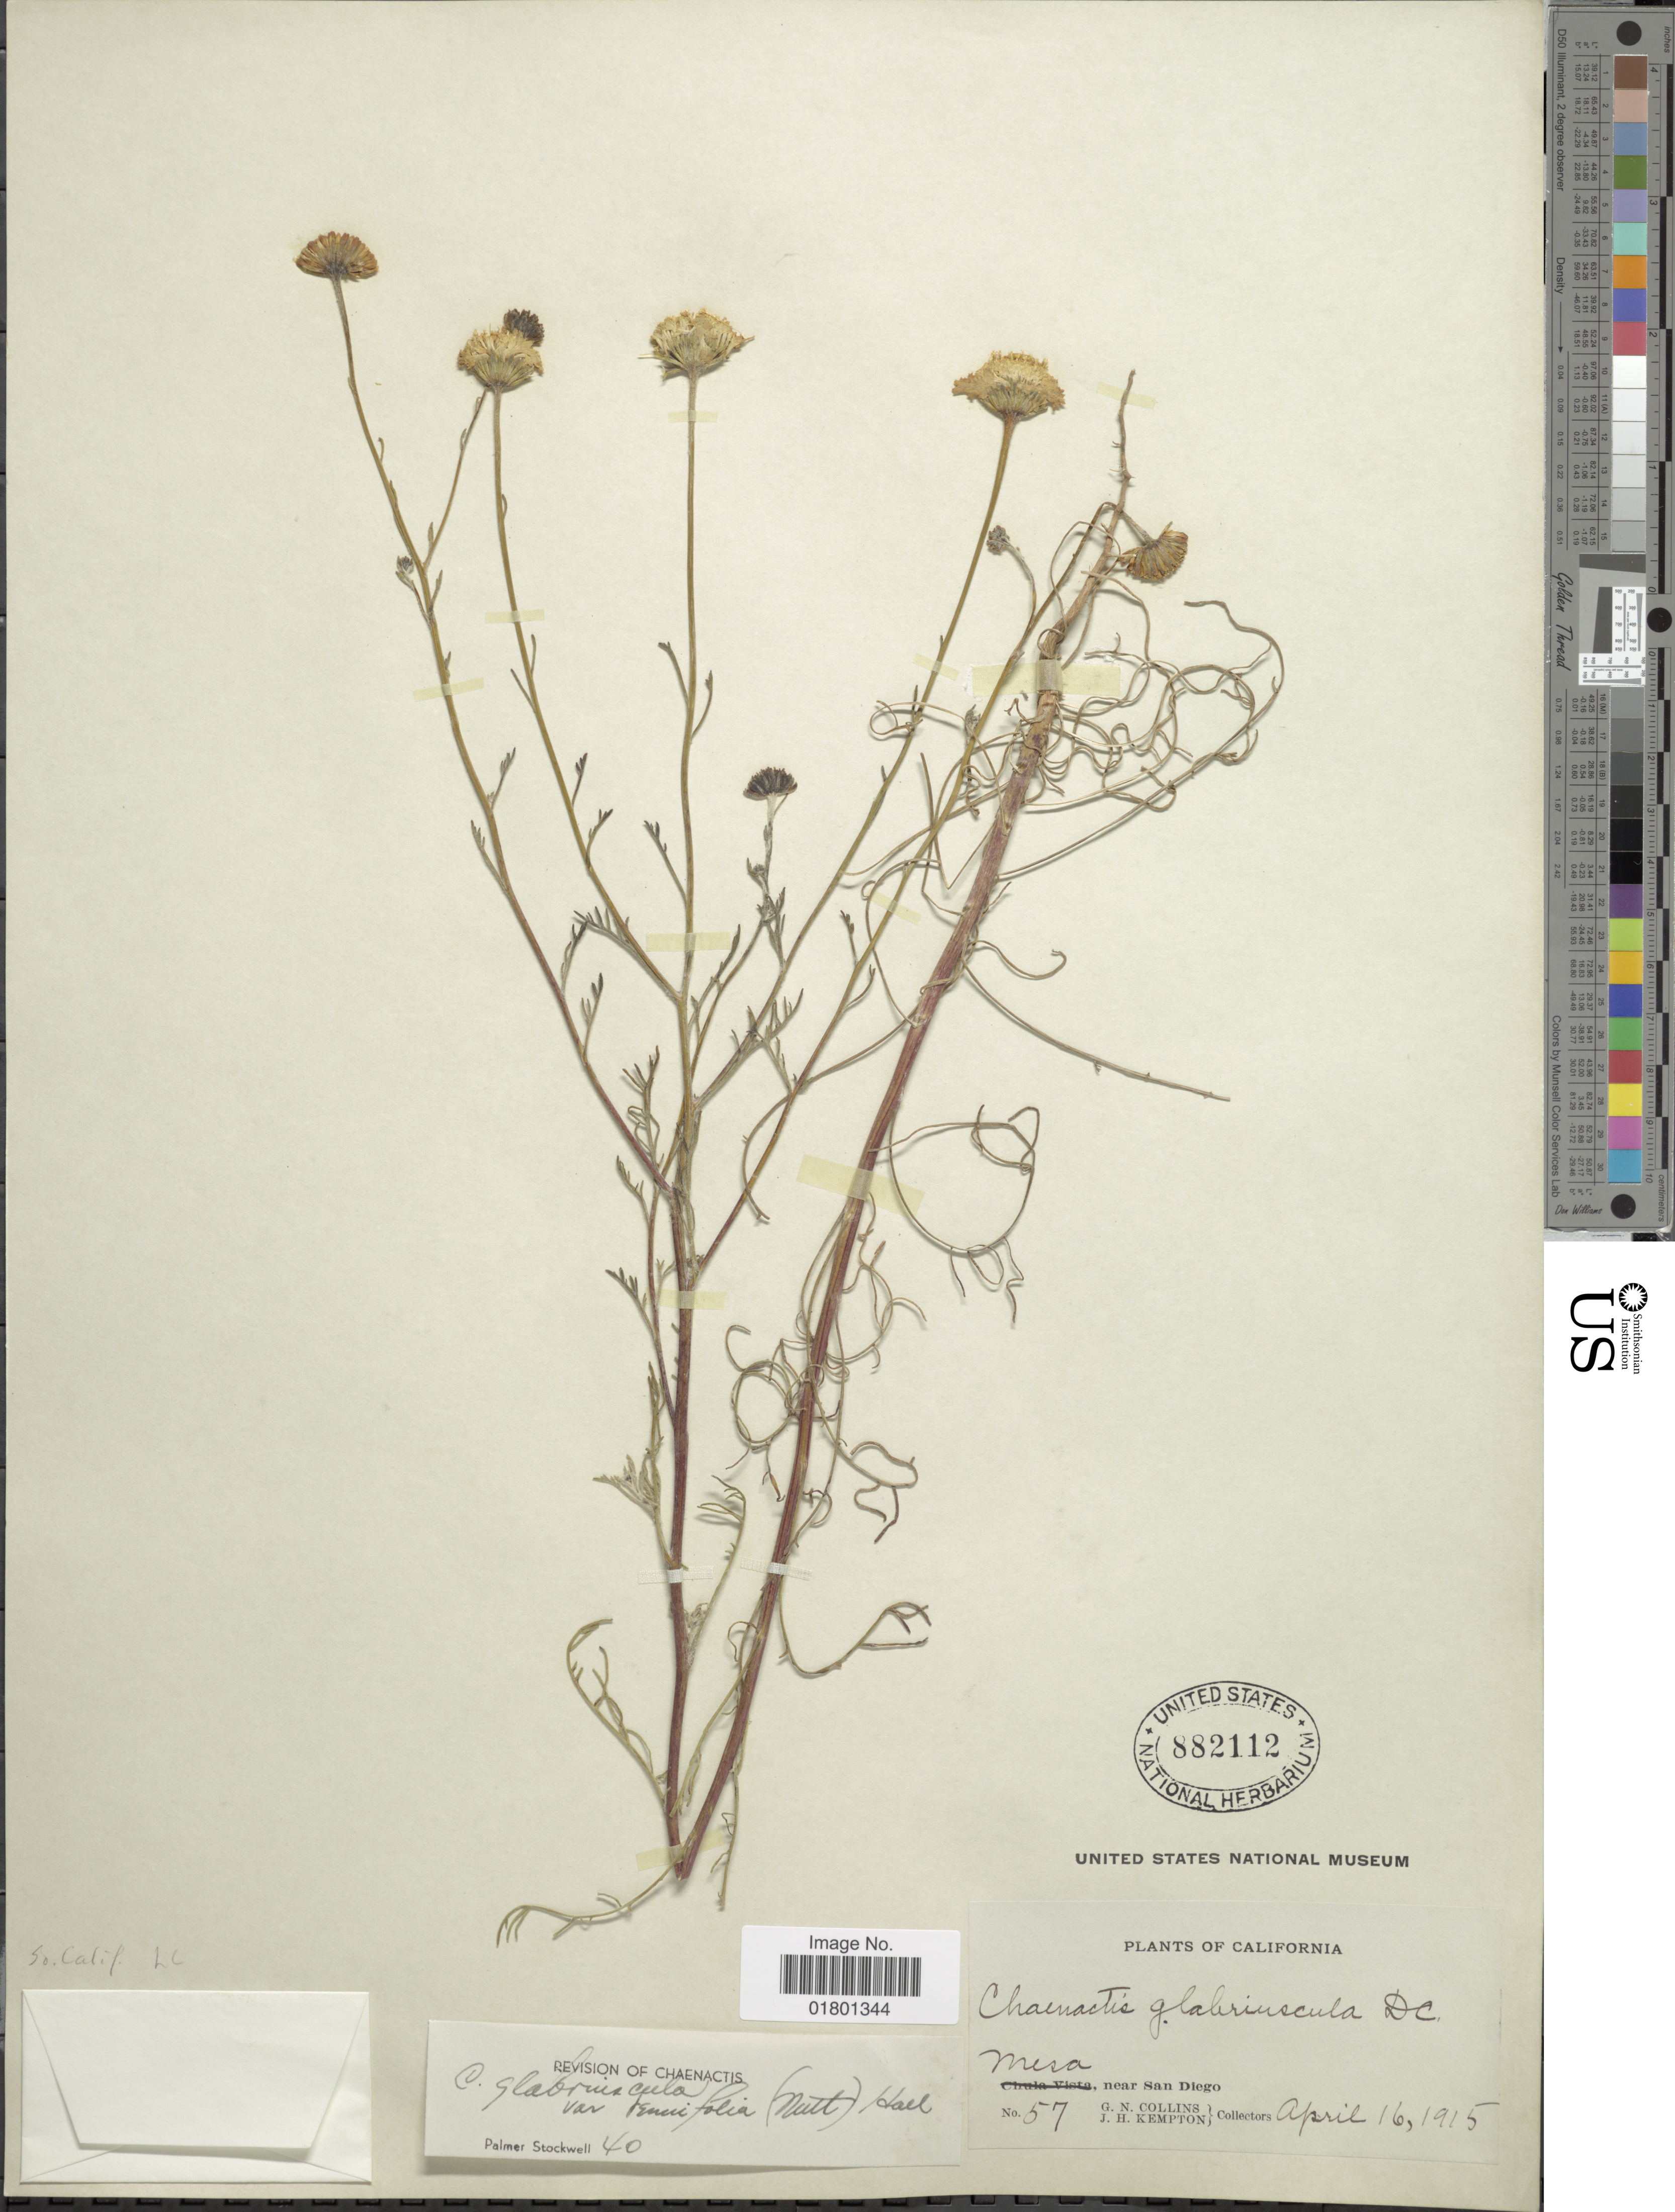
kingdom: Plantae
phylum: Tracheophyta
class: Magnoliopsida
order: Asterales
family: Asteraceae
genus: Chaenactis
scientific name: Chaenactis glabriuscula var. tenuifolia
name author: (Nutt.) Hall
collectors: G. Collins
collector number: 57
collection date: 1915-04-16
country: United States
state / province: California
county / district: San Diego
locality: Mesa, near San Diego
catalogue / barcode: US 882112